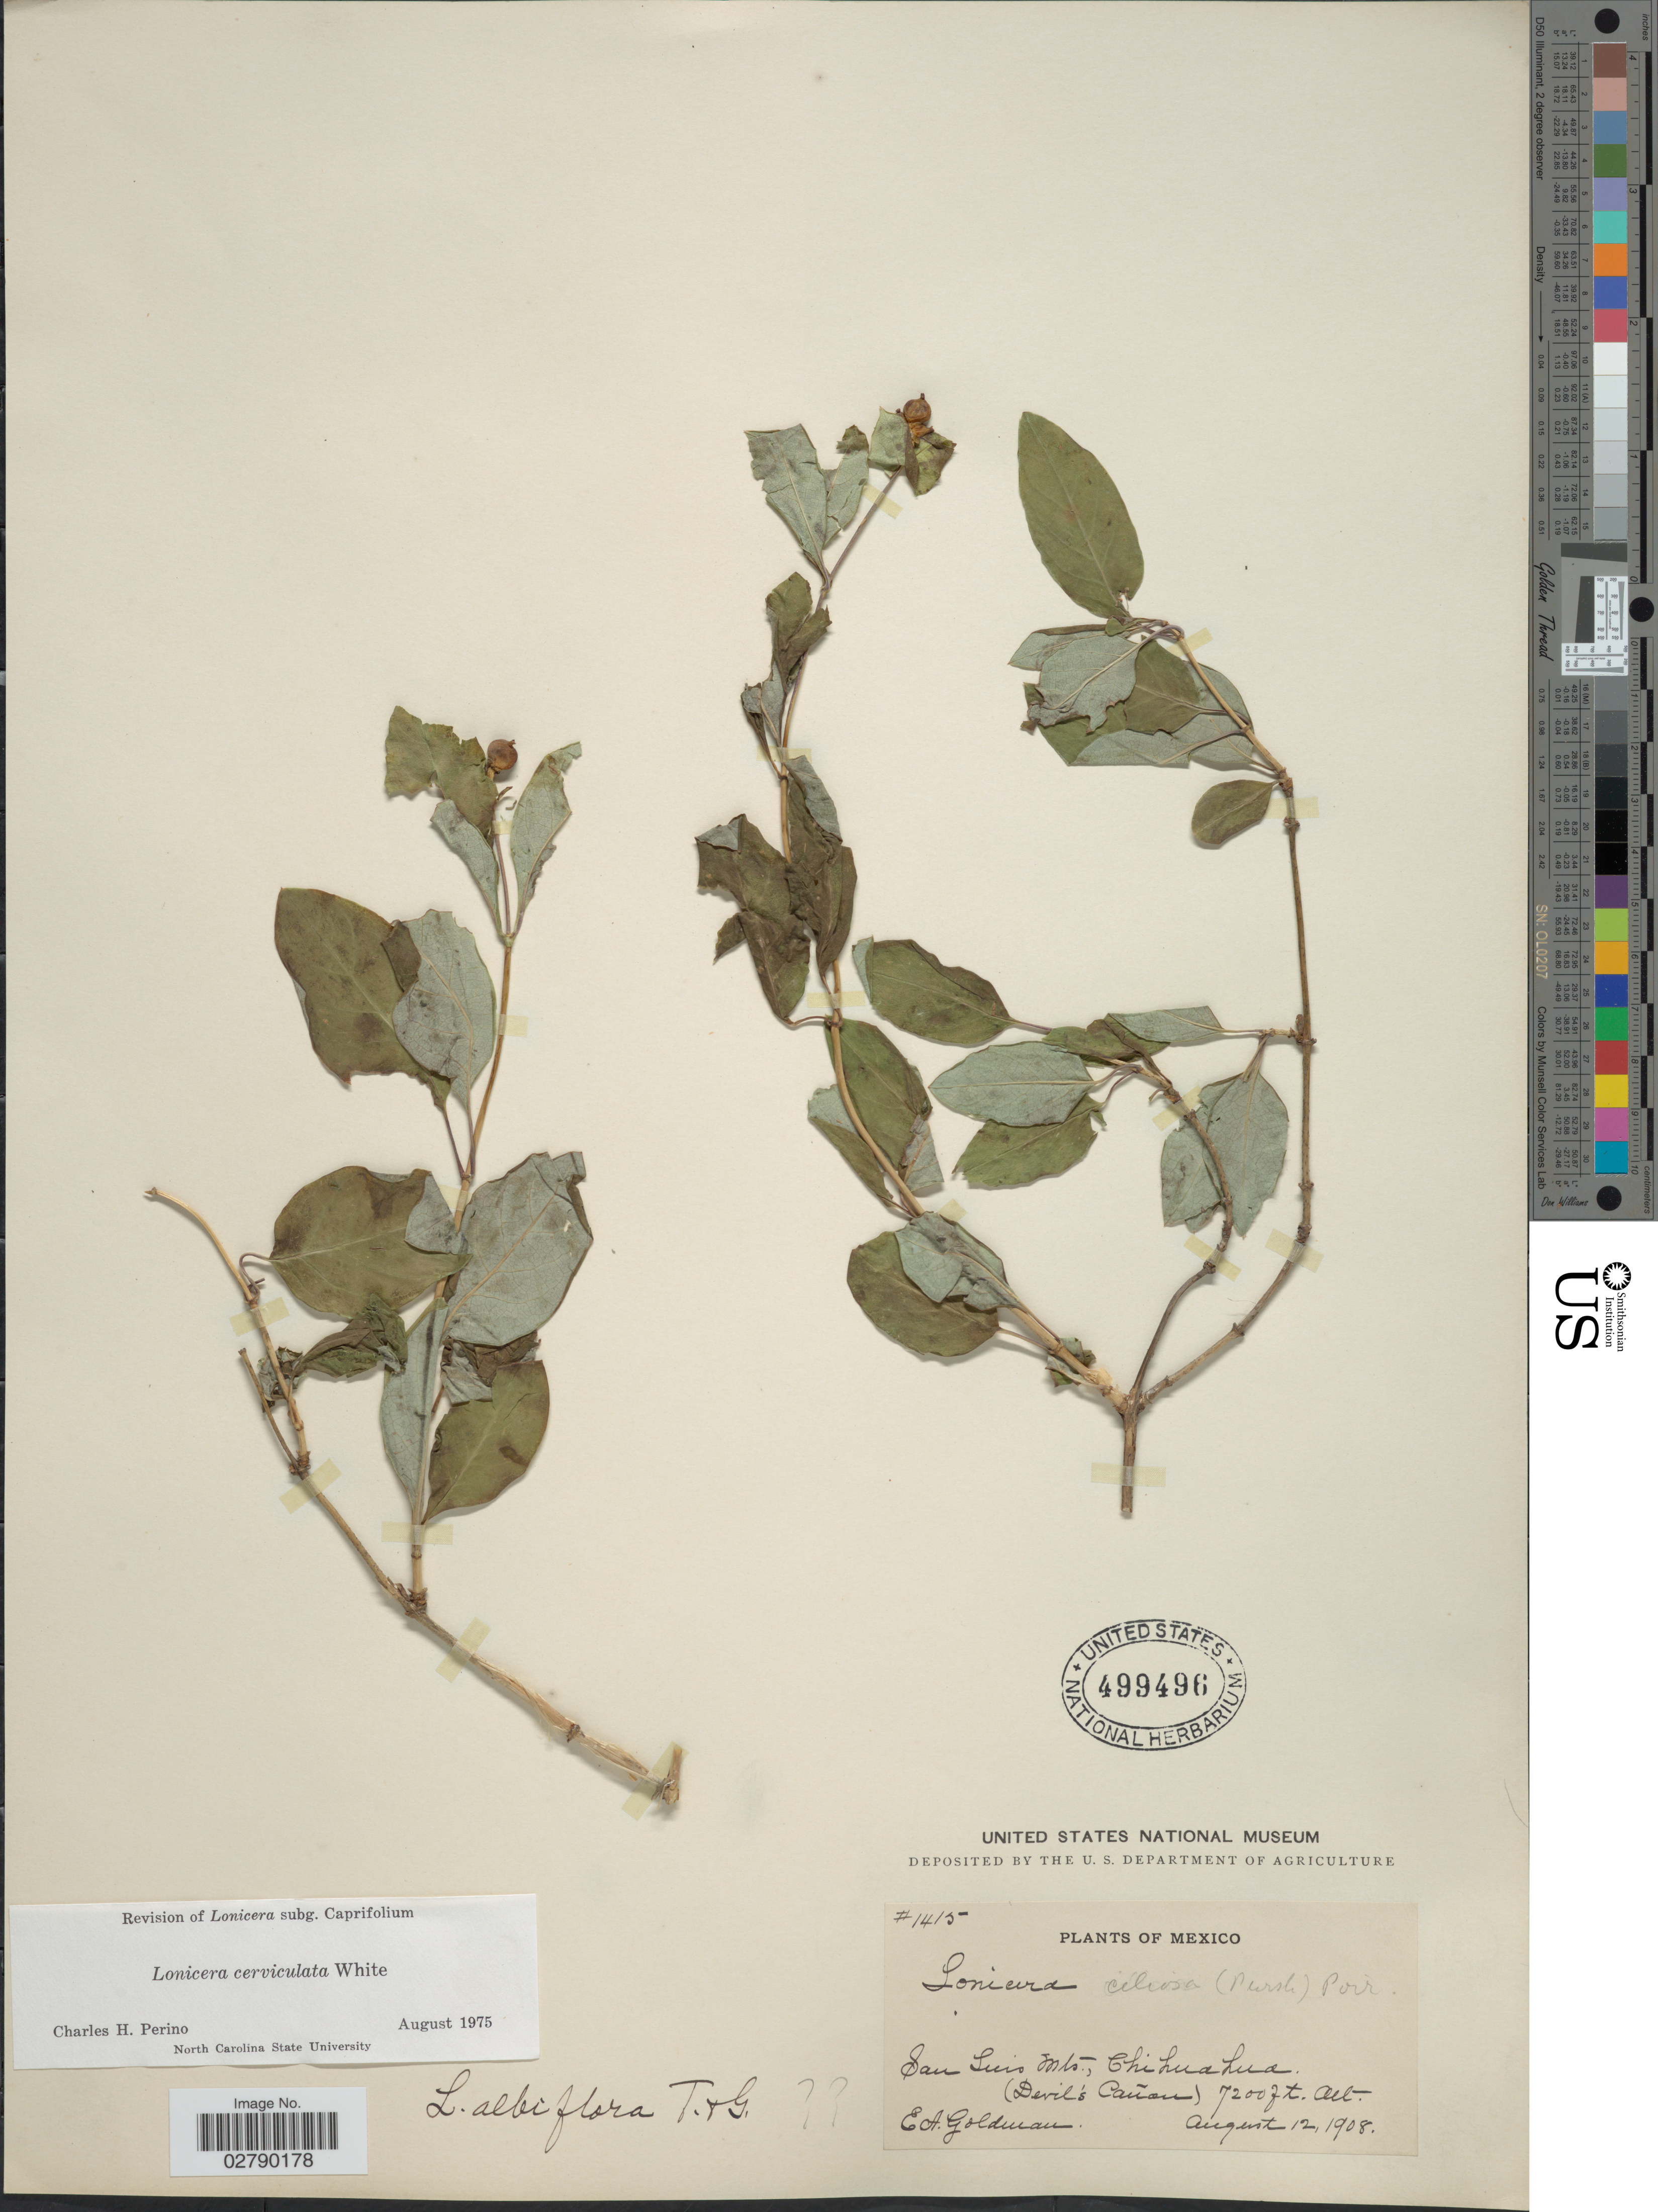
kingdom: Plantae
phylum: Tracheophyta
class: Magnoliopsida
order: Dipsacales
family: Caprifoliaceae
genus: Lonicera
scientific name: Lonicera cerviculata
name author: S.S. White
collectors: E. A. Goldman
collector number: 1415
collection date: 1908-08-12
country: Mexico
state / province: Chihuahua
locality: San Luis Mts. (Devil's Cañon).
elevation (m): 2195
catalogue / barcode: US 499496